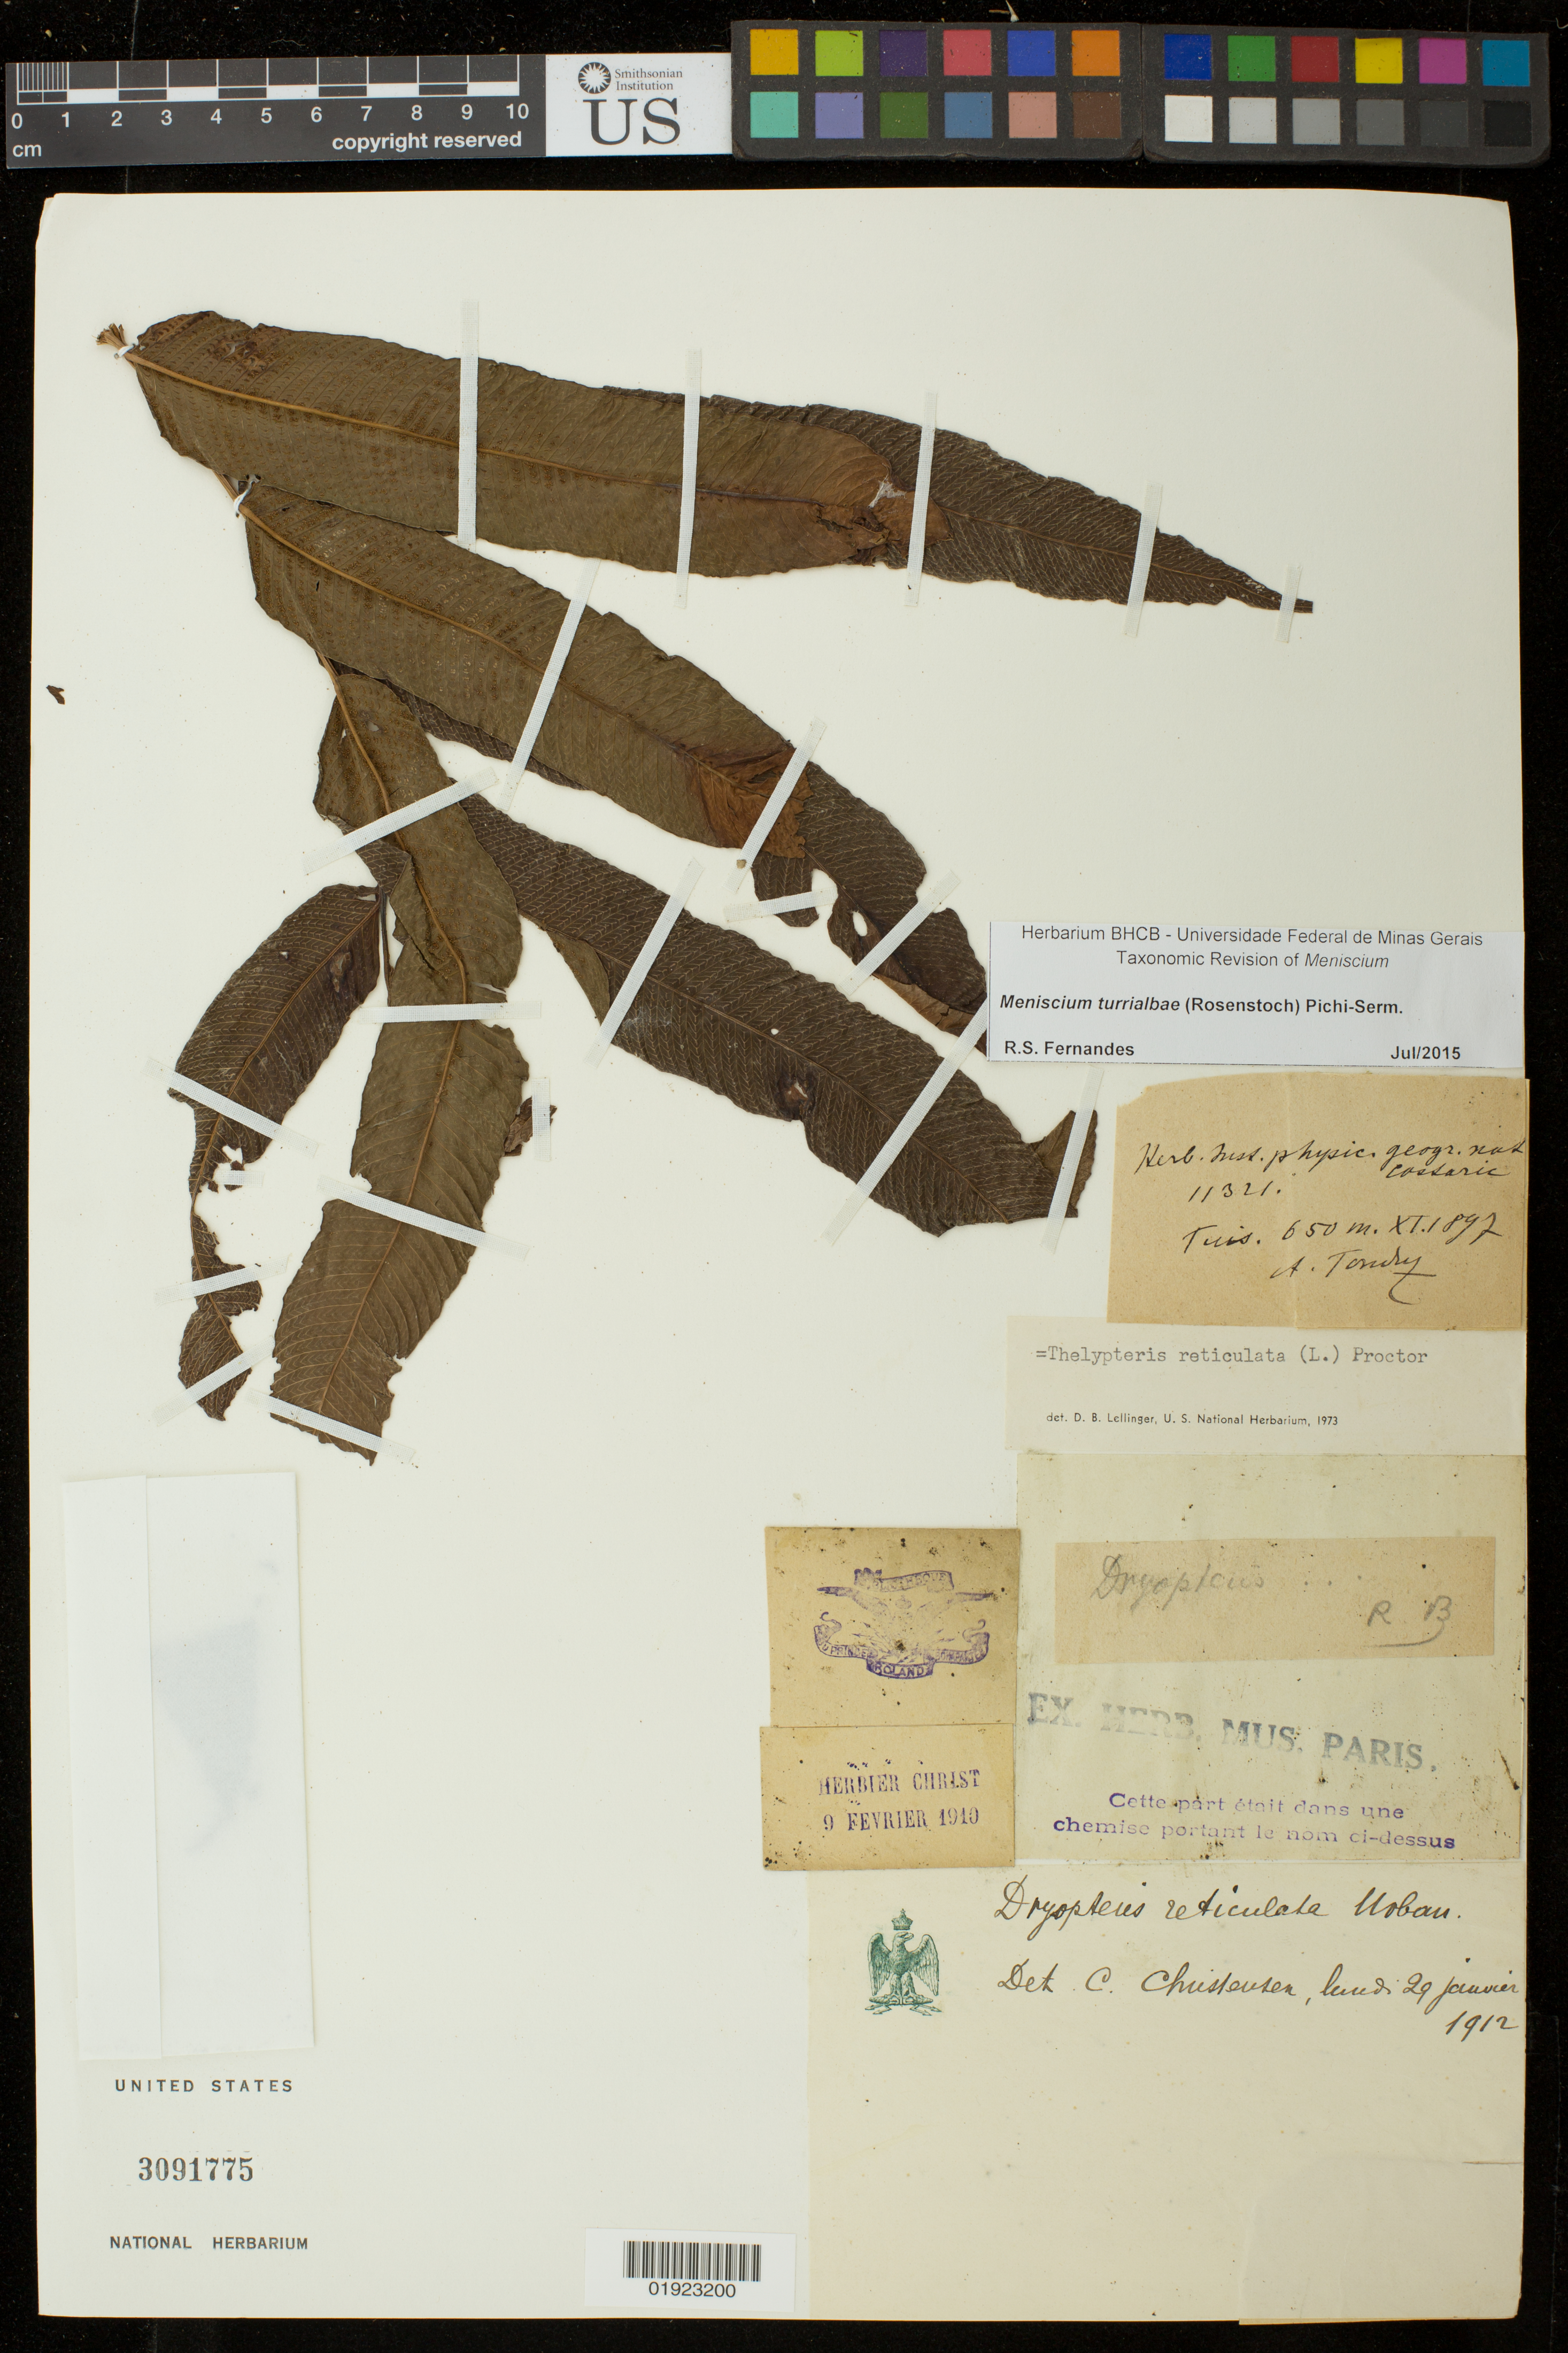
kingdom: Plantae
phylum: Tracheophyta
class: Polypodiopsida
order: Polypodiales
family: Thelypteridaceae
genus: Meniscium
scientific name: Meniscium turrialbae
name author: (Rosenst.) Pic. Serm.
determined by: Fernandes, R. S.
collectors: A. Tonduz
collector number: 11321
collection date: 1892-11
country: Costa Rica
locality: Tuis.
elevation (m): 650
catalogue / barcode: US 3091775